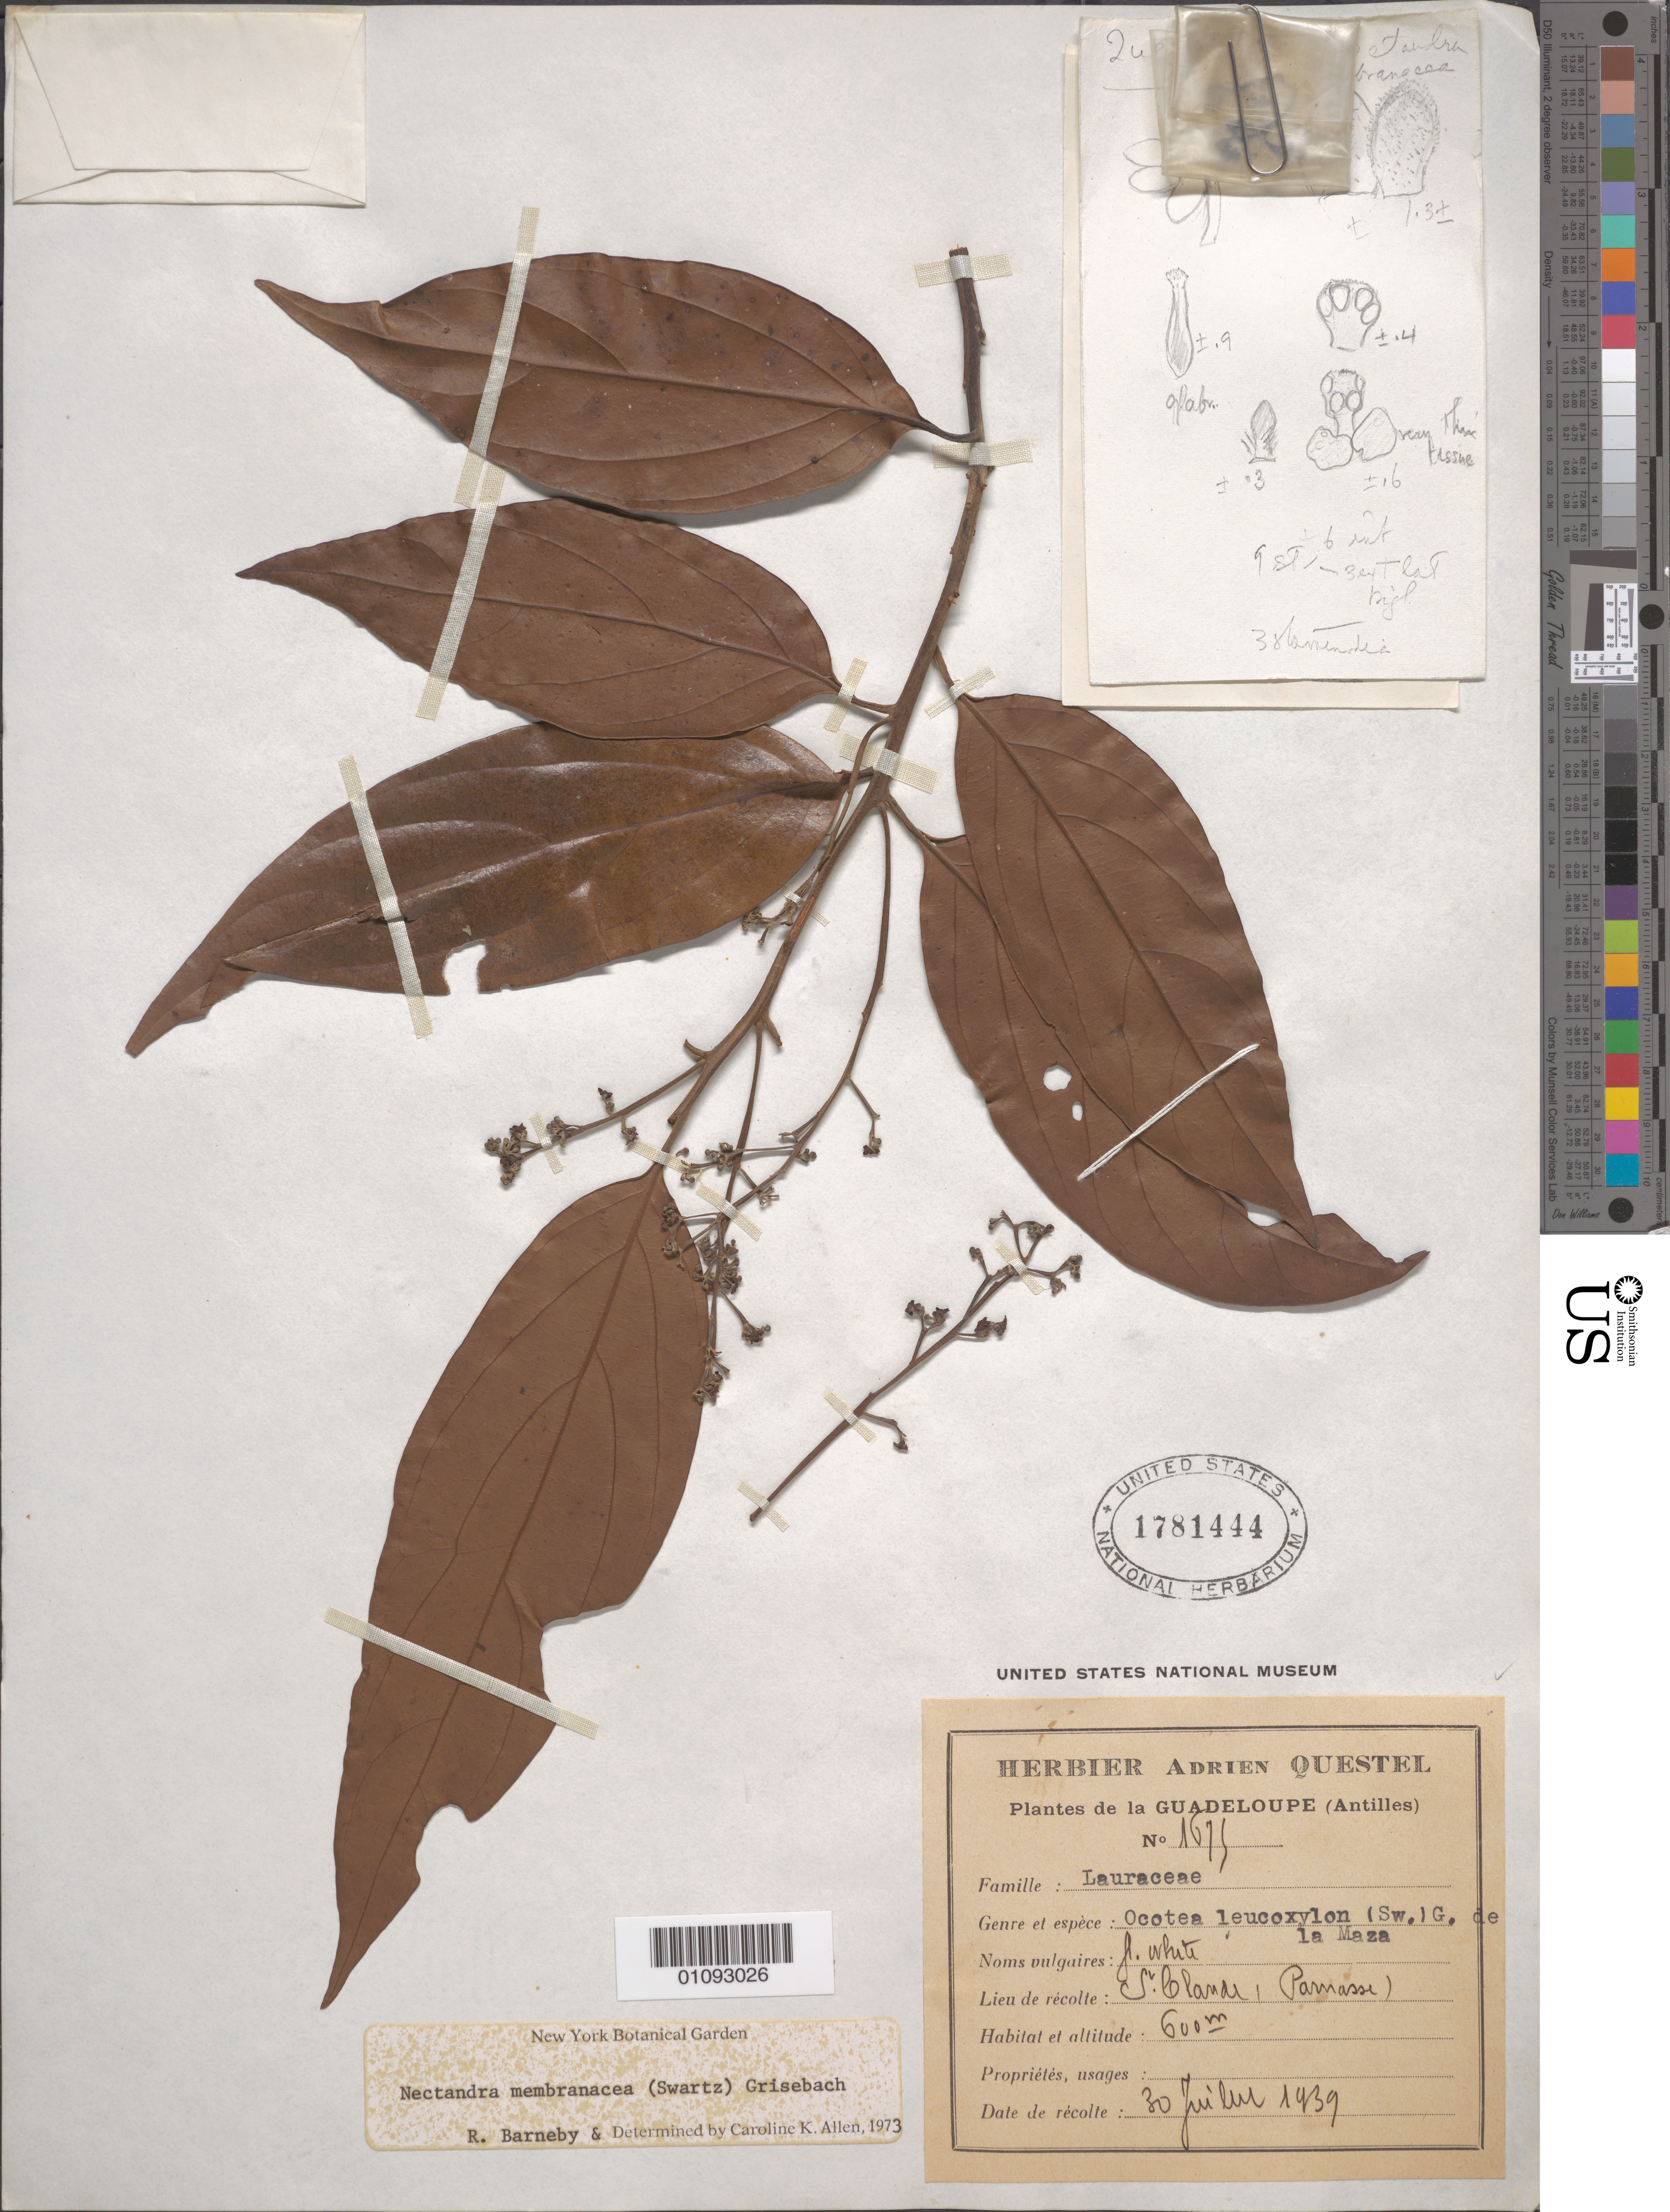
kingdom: Plantae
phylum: Tracheophyta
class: Magnoliopsida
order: Laurales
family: Lauraceae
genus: Nectandra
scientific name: Nectandra membranacea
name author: (Sw.) Griseb.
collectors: A. Questel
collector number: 1675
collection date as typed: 30 Jul 1939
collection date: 1939-07-30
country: Guadeloupe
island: Basse Terre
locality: Parnasse.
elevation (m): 600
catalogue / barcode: US 1781444